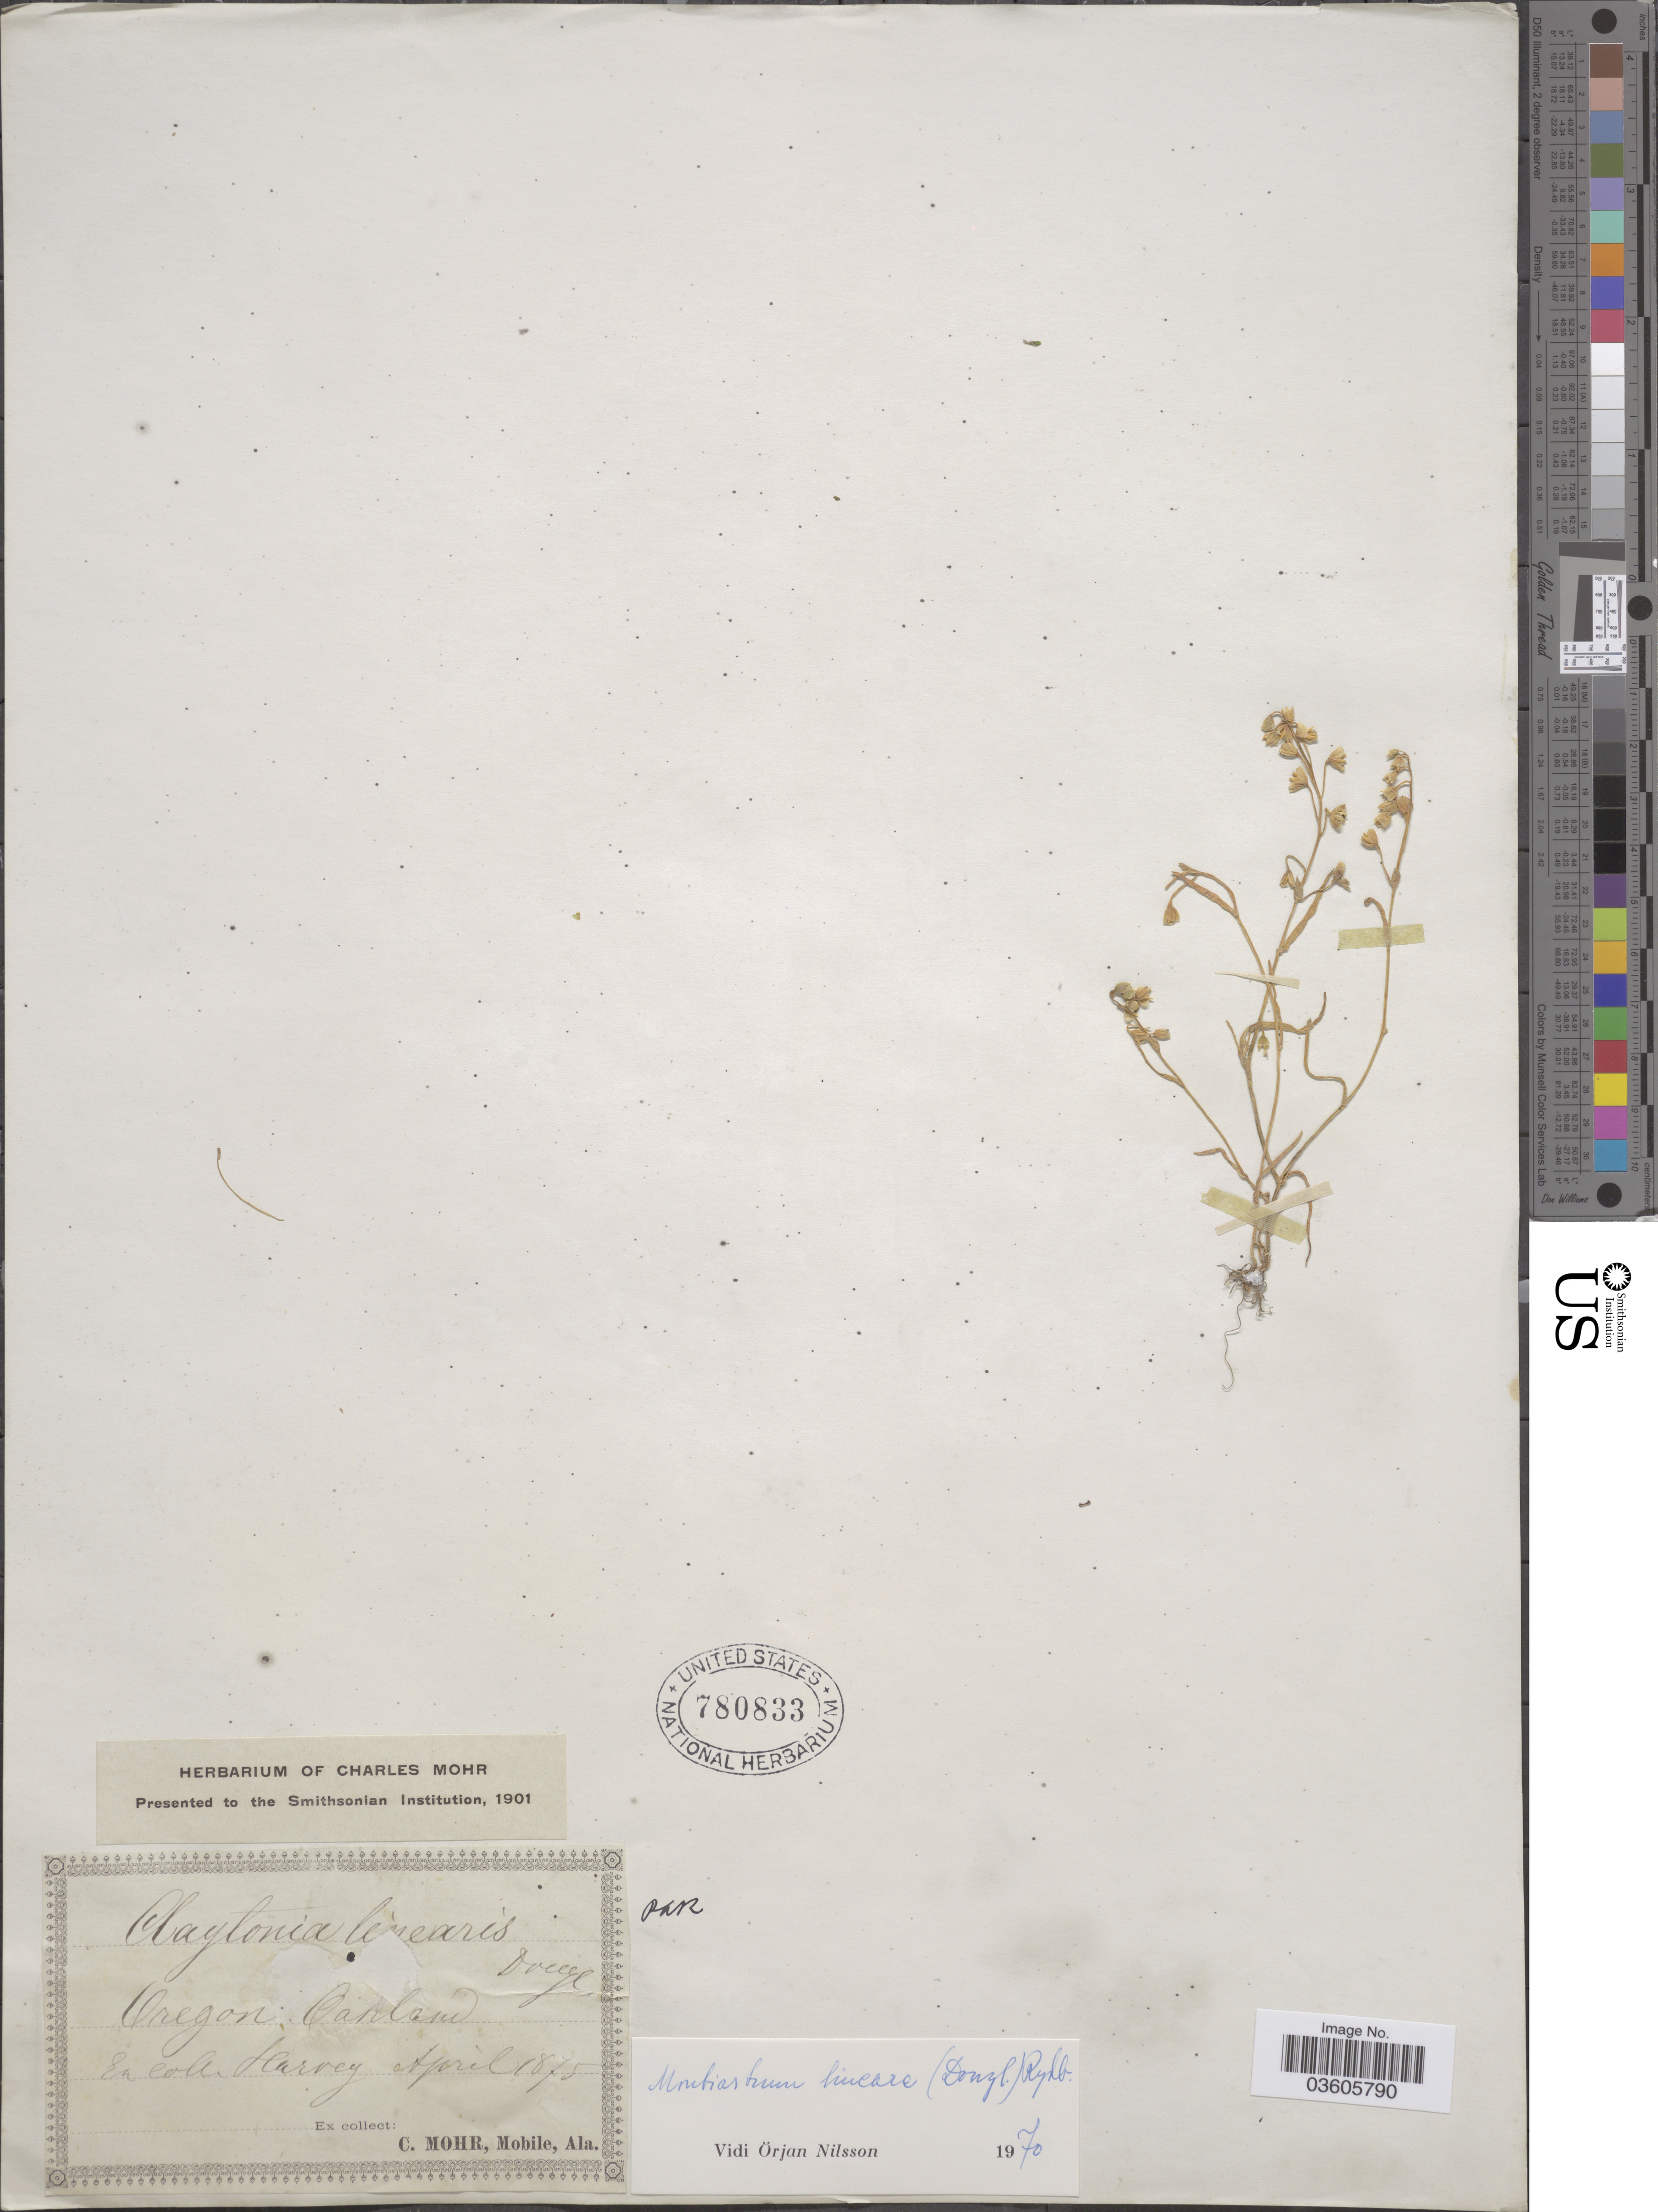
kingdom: Plantae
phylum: Tracheophyta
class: Magnoliopsida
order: Caryophyllales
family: Montiaceae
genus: Montia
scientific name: Montia linearis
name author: (Douglas) Greene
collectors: -. Harvey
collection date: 1875-04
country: United States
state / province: Oregon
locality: Oakland.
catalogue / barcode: US 780833